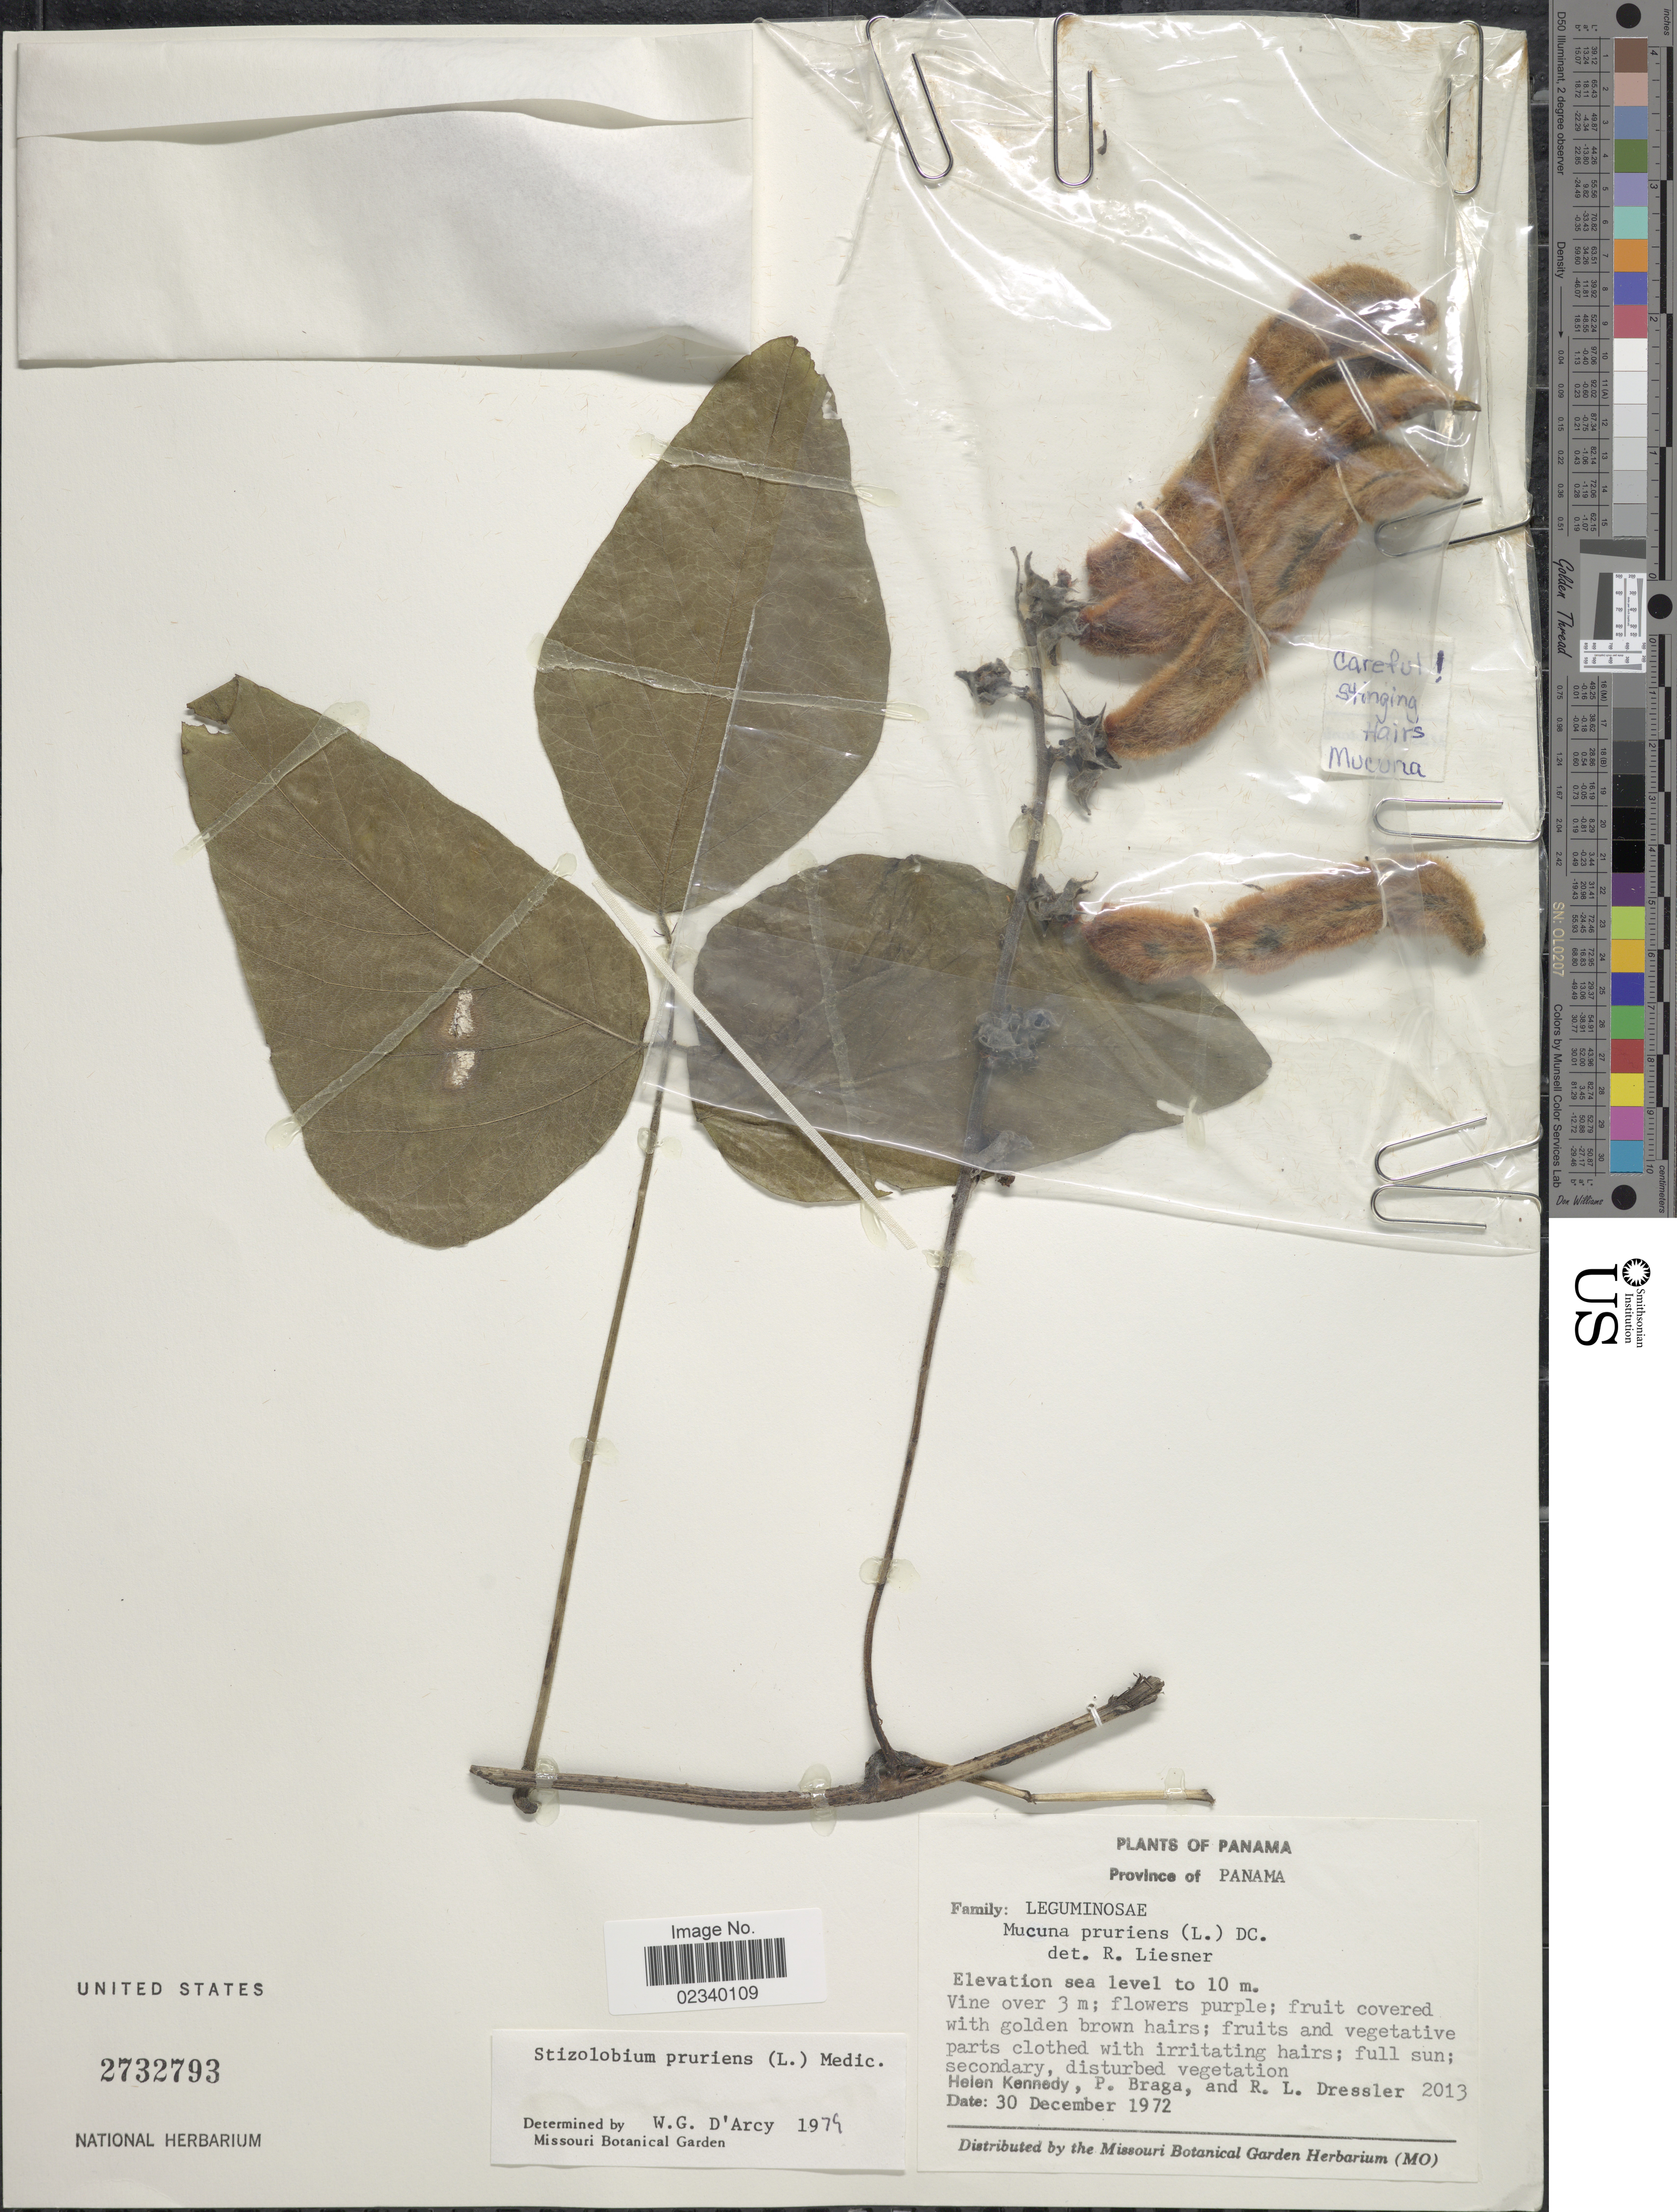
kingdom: Plantae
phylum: Tracheophyta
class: Magnoliopsida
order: Fabales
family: Fabaceae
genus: Mucuna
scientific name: Mucuna pruriens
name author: (L.) DC.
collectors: H. Kennedy, P. I. S. Braga & R. Dressler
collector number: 2013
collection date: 1972-12-30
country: Panama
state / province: Panamá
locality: Province of Panama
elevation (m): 0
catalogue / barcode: US 2732793